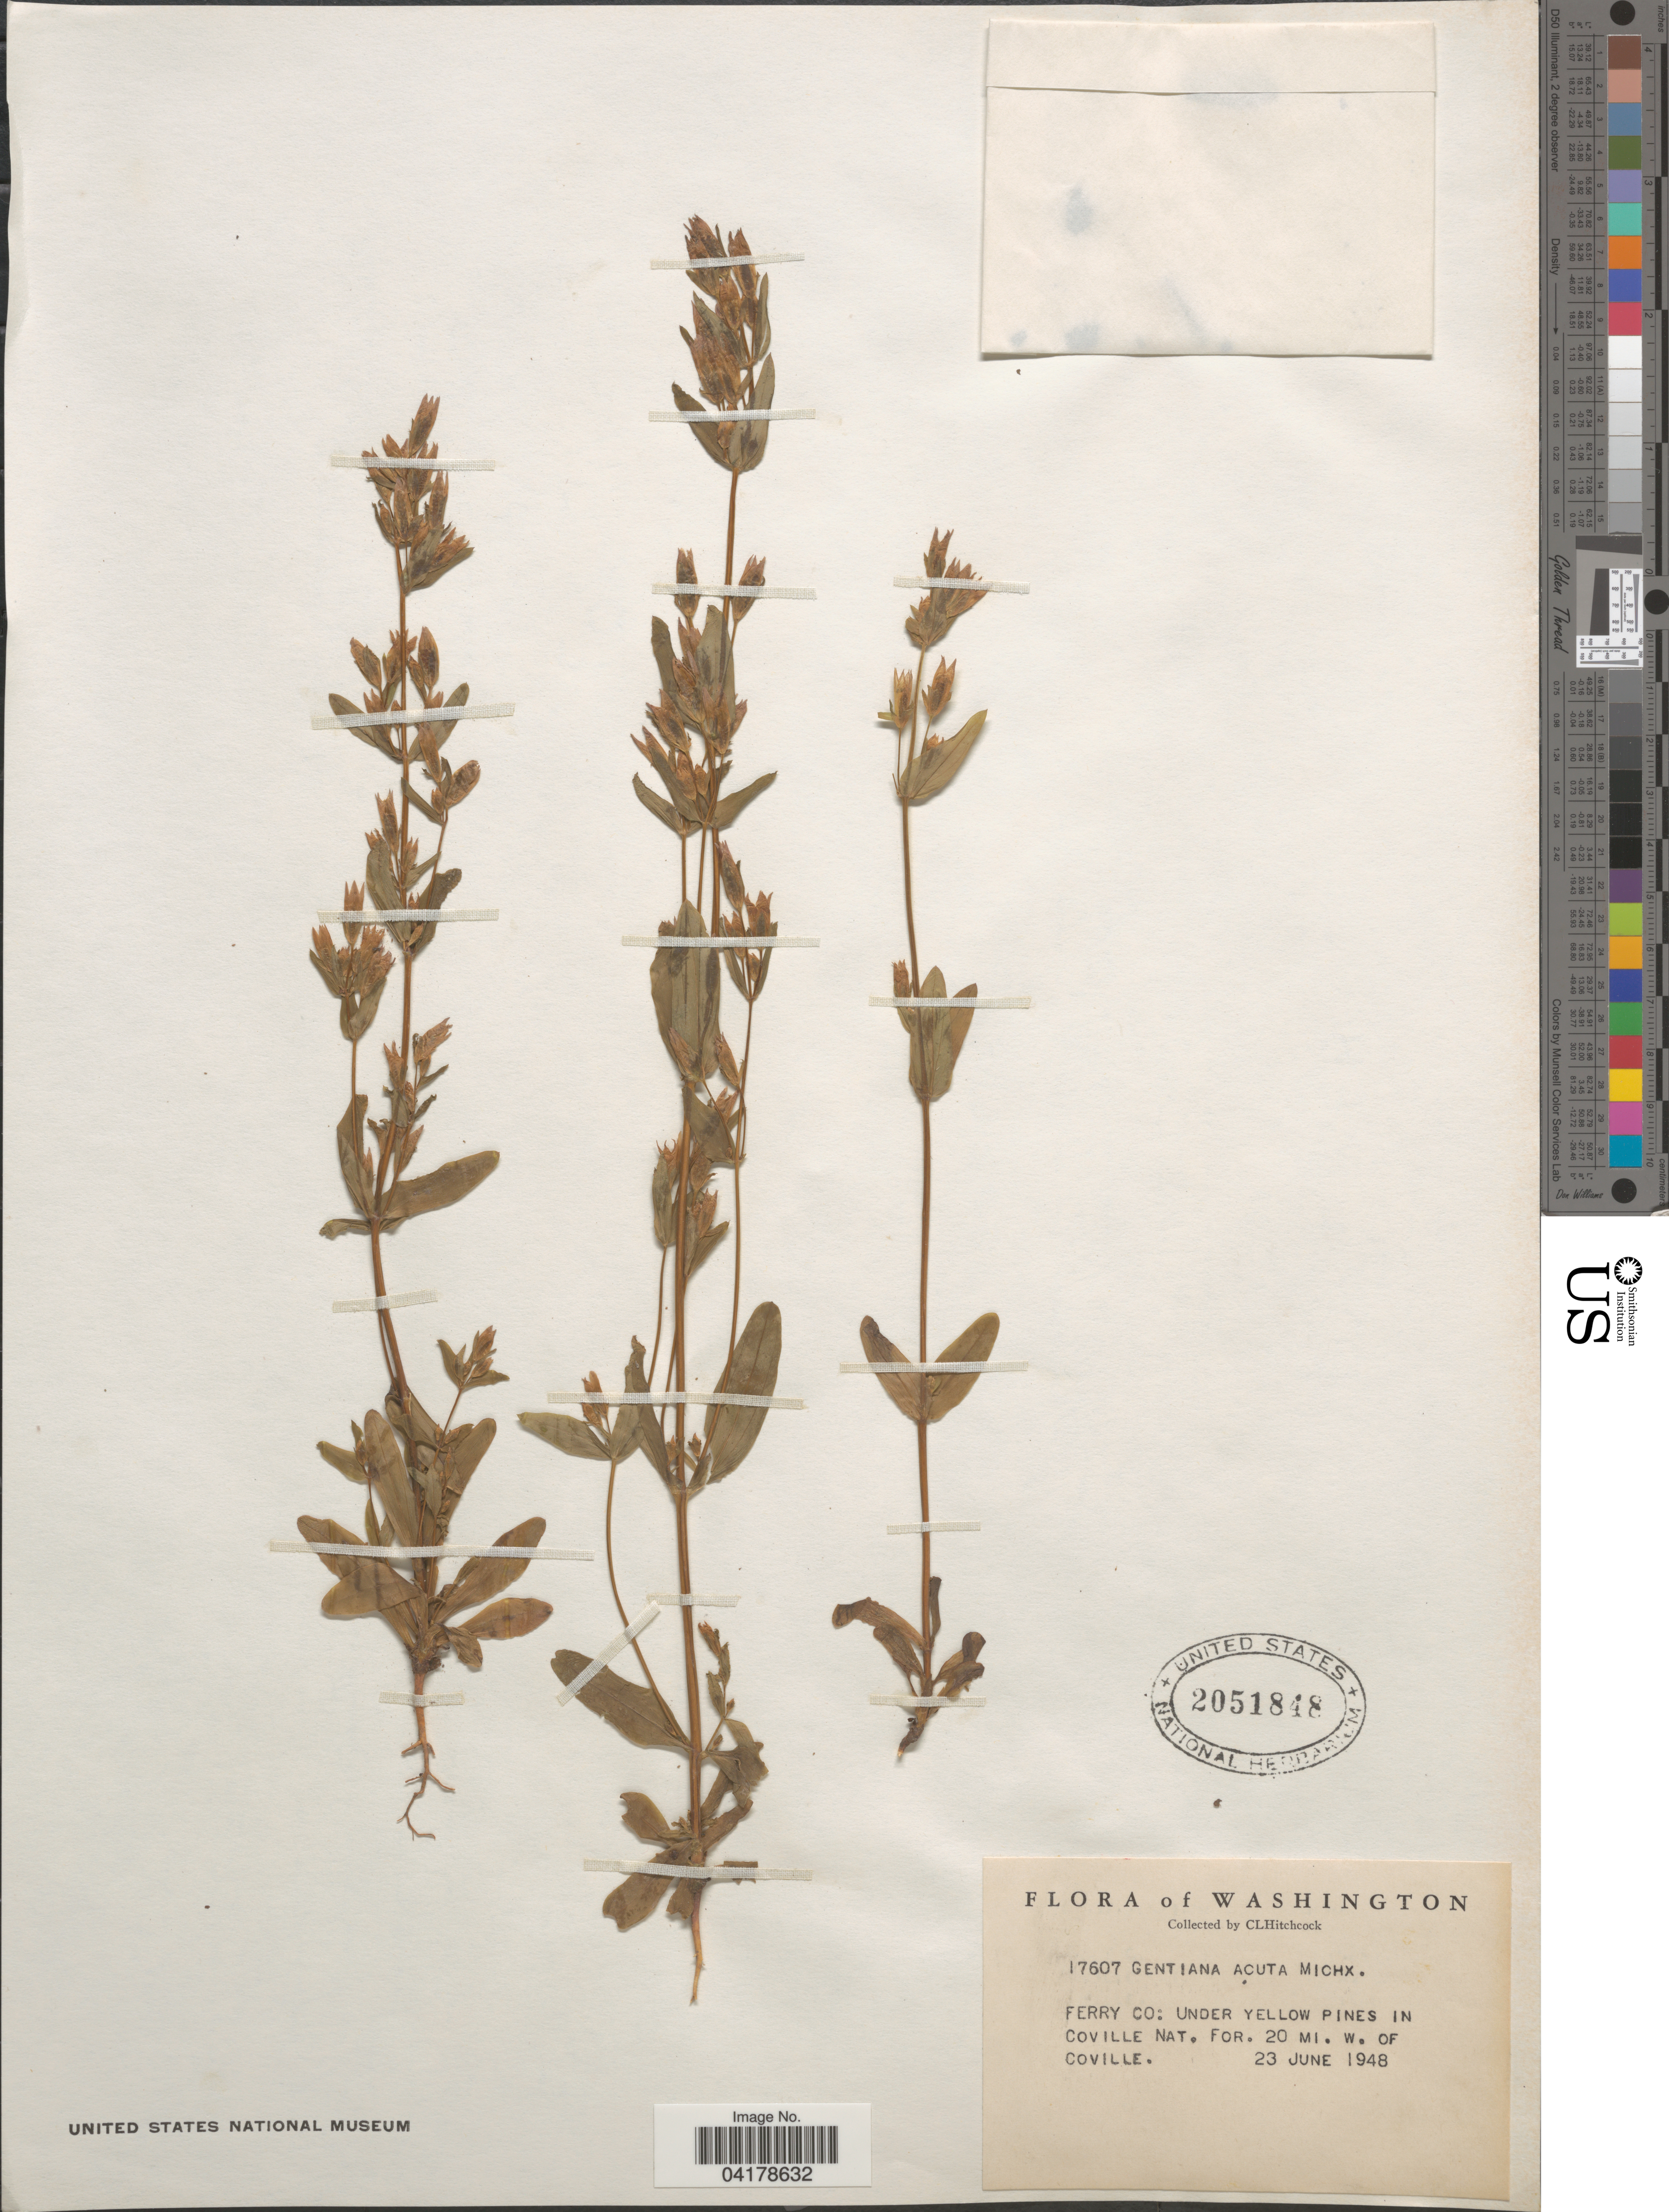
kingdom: Plantae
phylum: Tracheophyta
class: Magnoliopsida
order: Gentianales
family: Gentianaceae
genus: Gentiana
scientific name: Gentiana acuta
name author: Michx.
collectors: C. L. Hitchcock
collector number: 17607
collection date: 1948-06-23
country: United States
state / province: Washington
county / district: Ferry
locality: Ferry Co: Under yellow pines in Coville Nat. For. 20 mi. W. of Coville.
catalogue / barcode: US 2051848